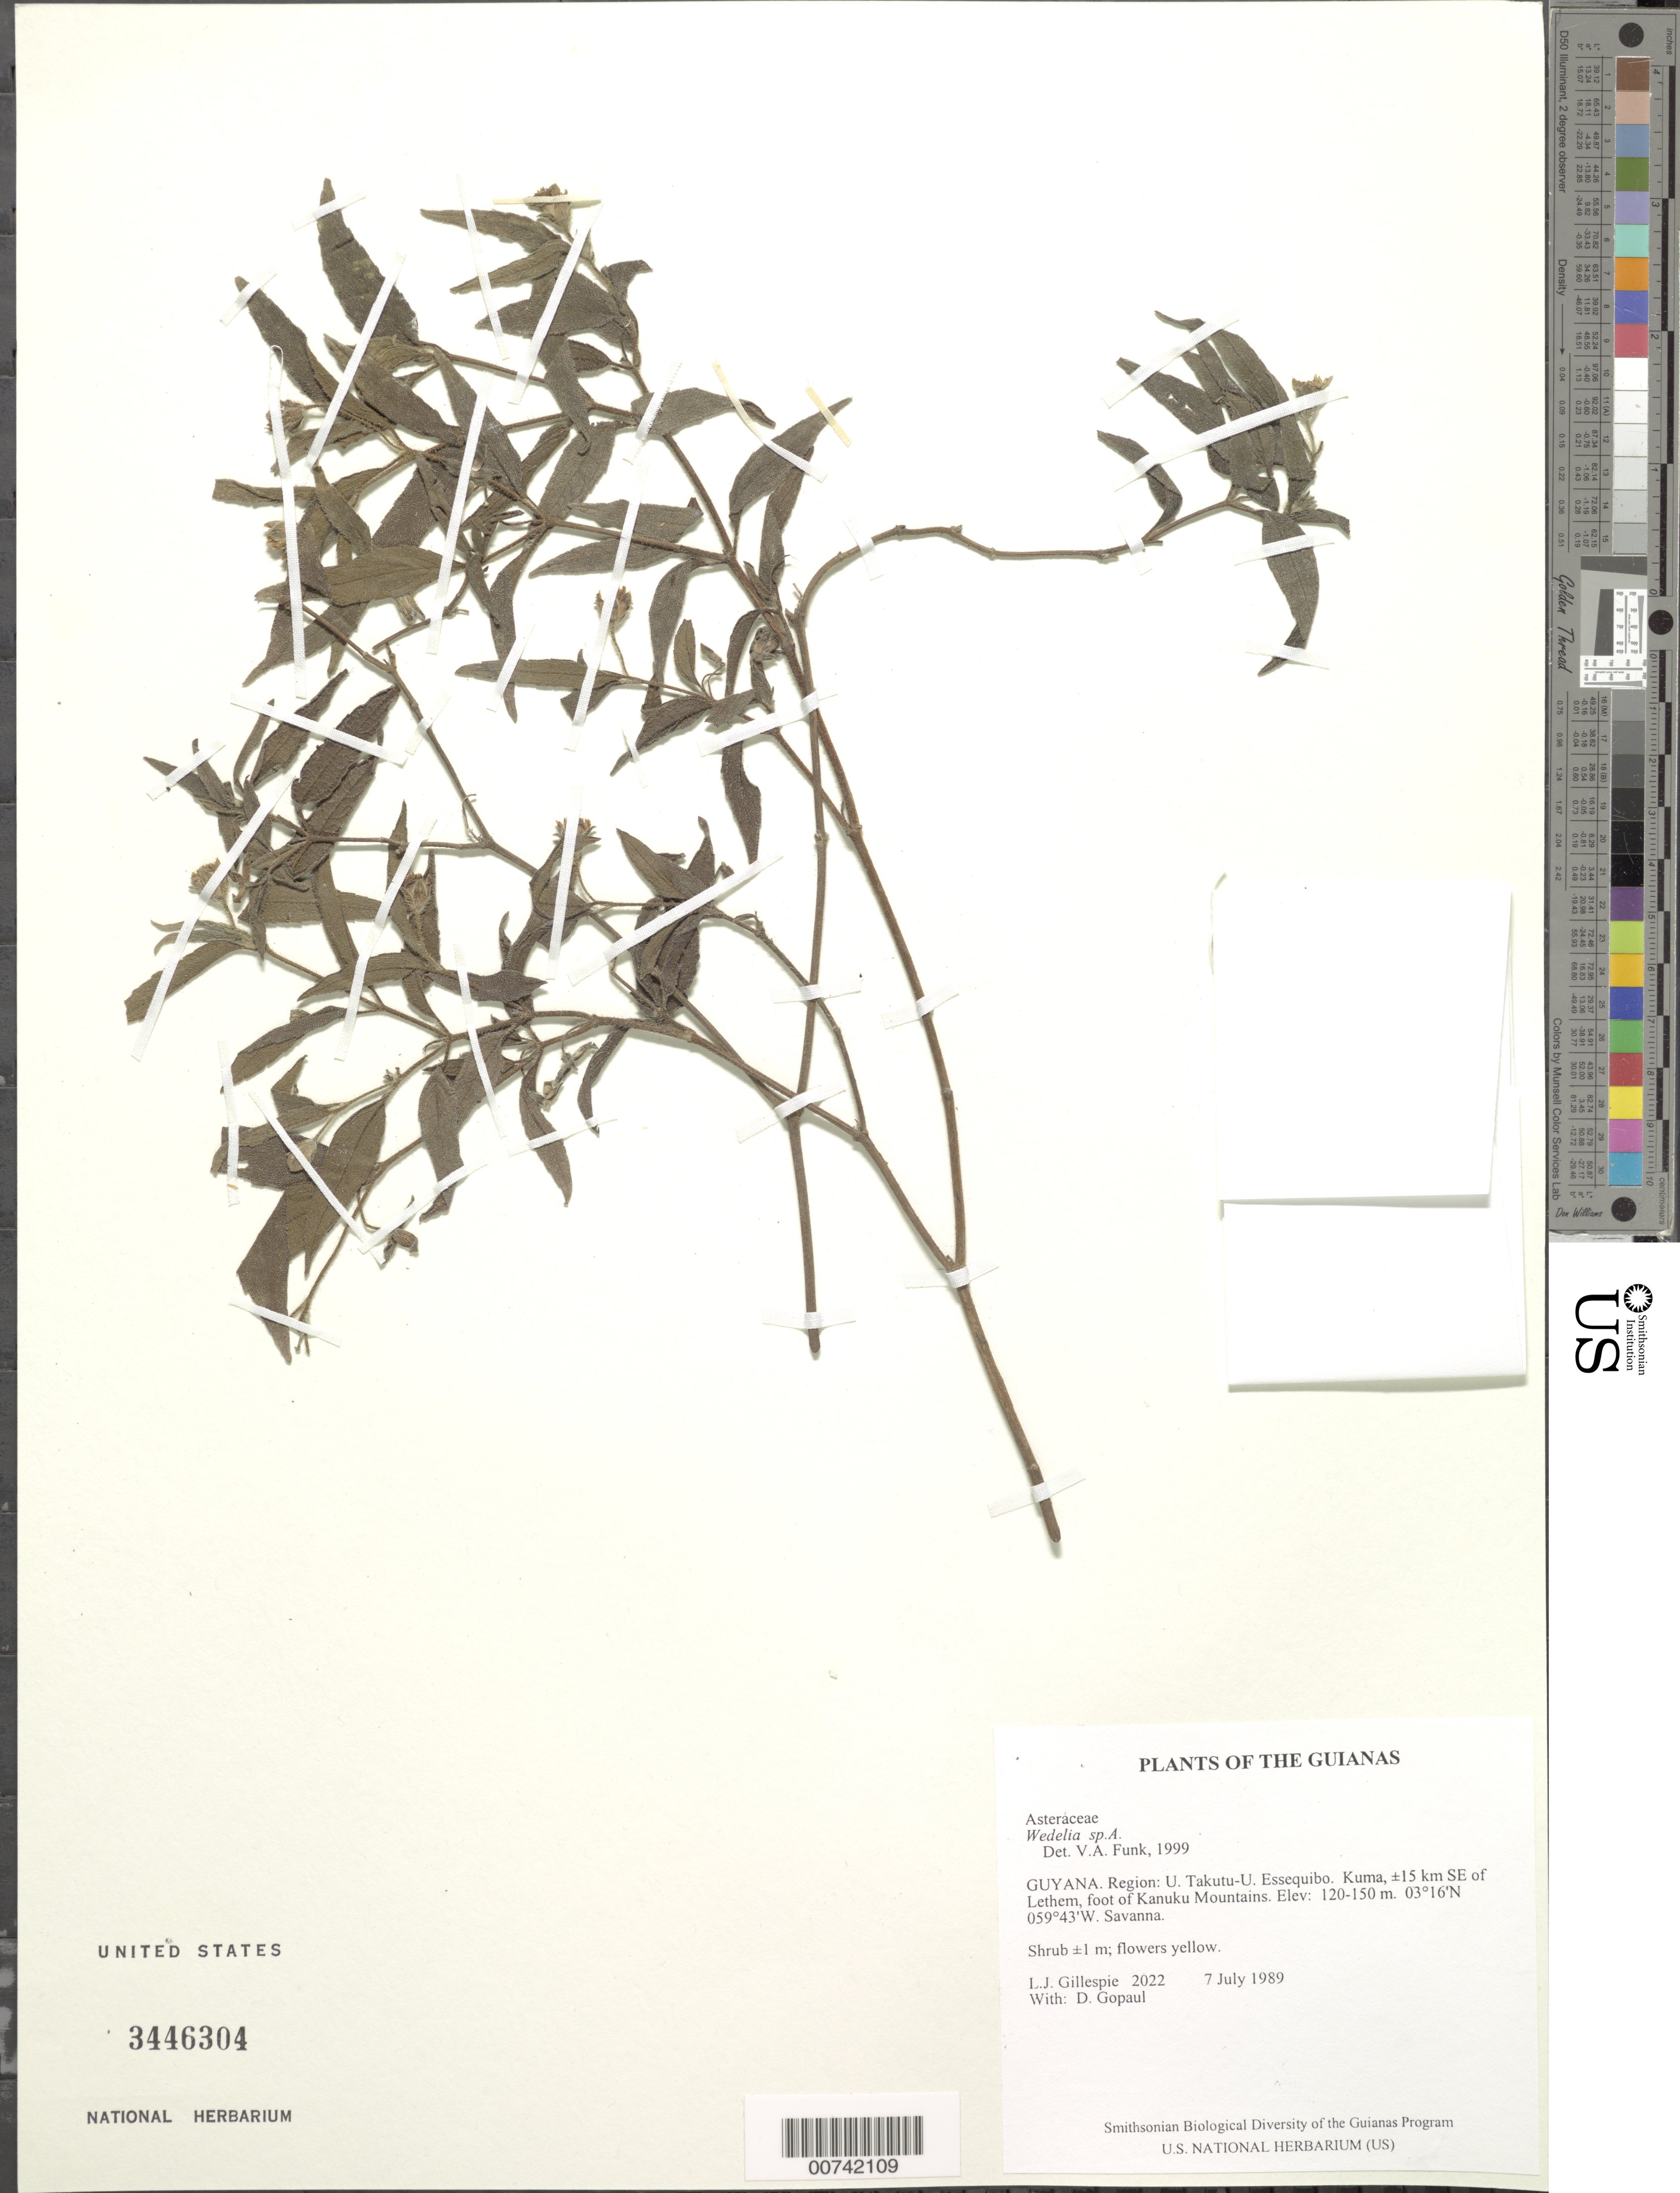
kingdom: Plantae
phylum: Tracheophyta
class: Magnoliopsida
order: Asterales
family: Asteraceae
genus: Wedelia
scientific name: Wedelia sp. a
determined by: Funk, Vicki A., (BOT), Smithsonian Institution - National Museum of Natural History (UNITED STATES)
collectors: L. J. Gillespie & D. Gopaul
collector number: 2022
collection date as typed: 7 July 1989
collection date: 1989-07-07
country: Guyana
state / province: U. Takutu-U. Essequibo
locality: Kuma, ±15 km SE of Lethem, foot of Kanuku Mountains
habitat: Savanna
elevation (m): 120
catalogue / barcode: US 3446304